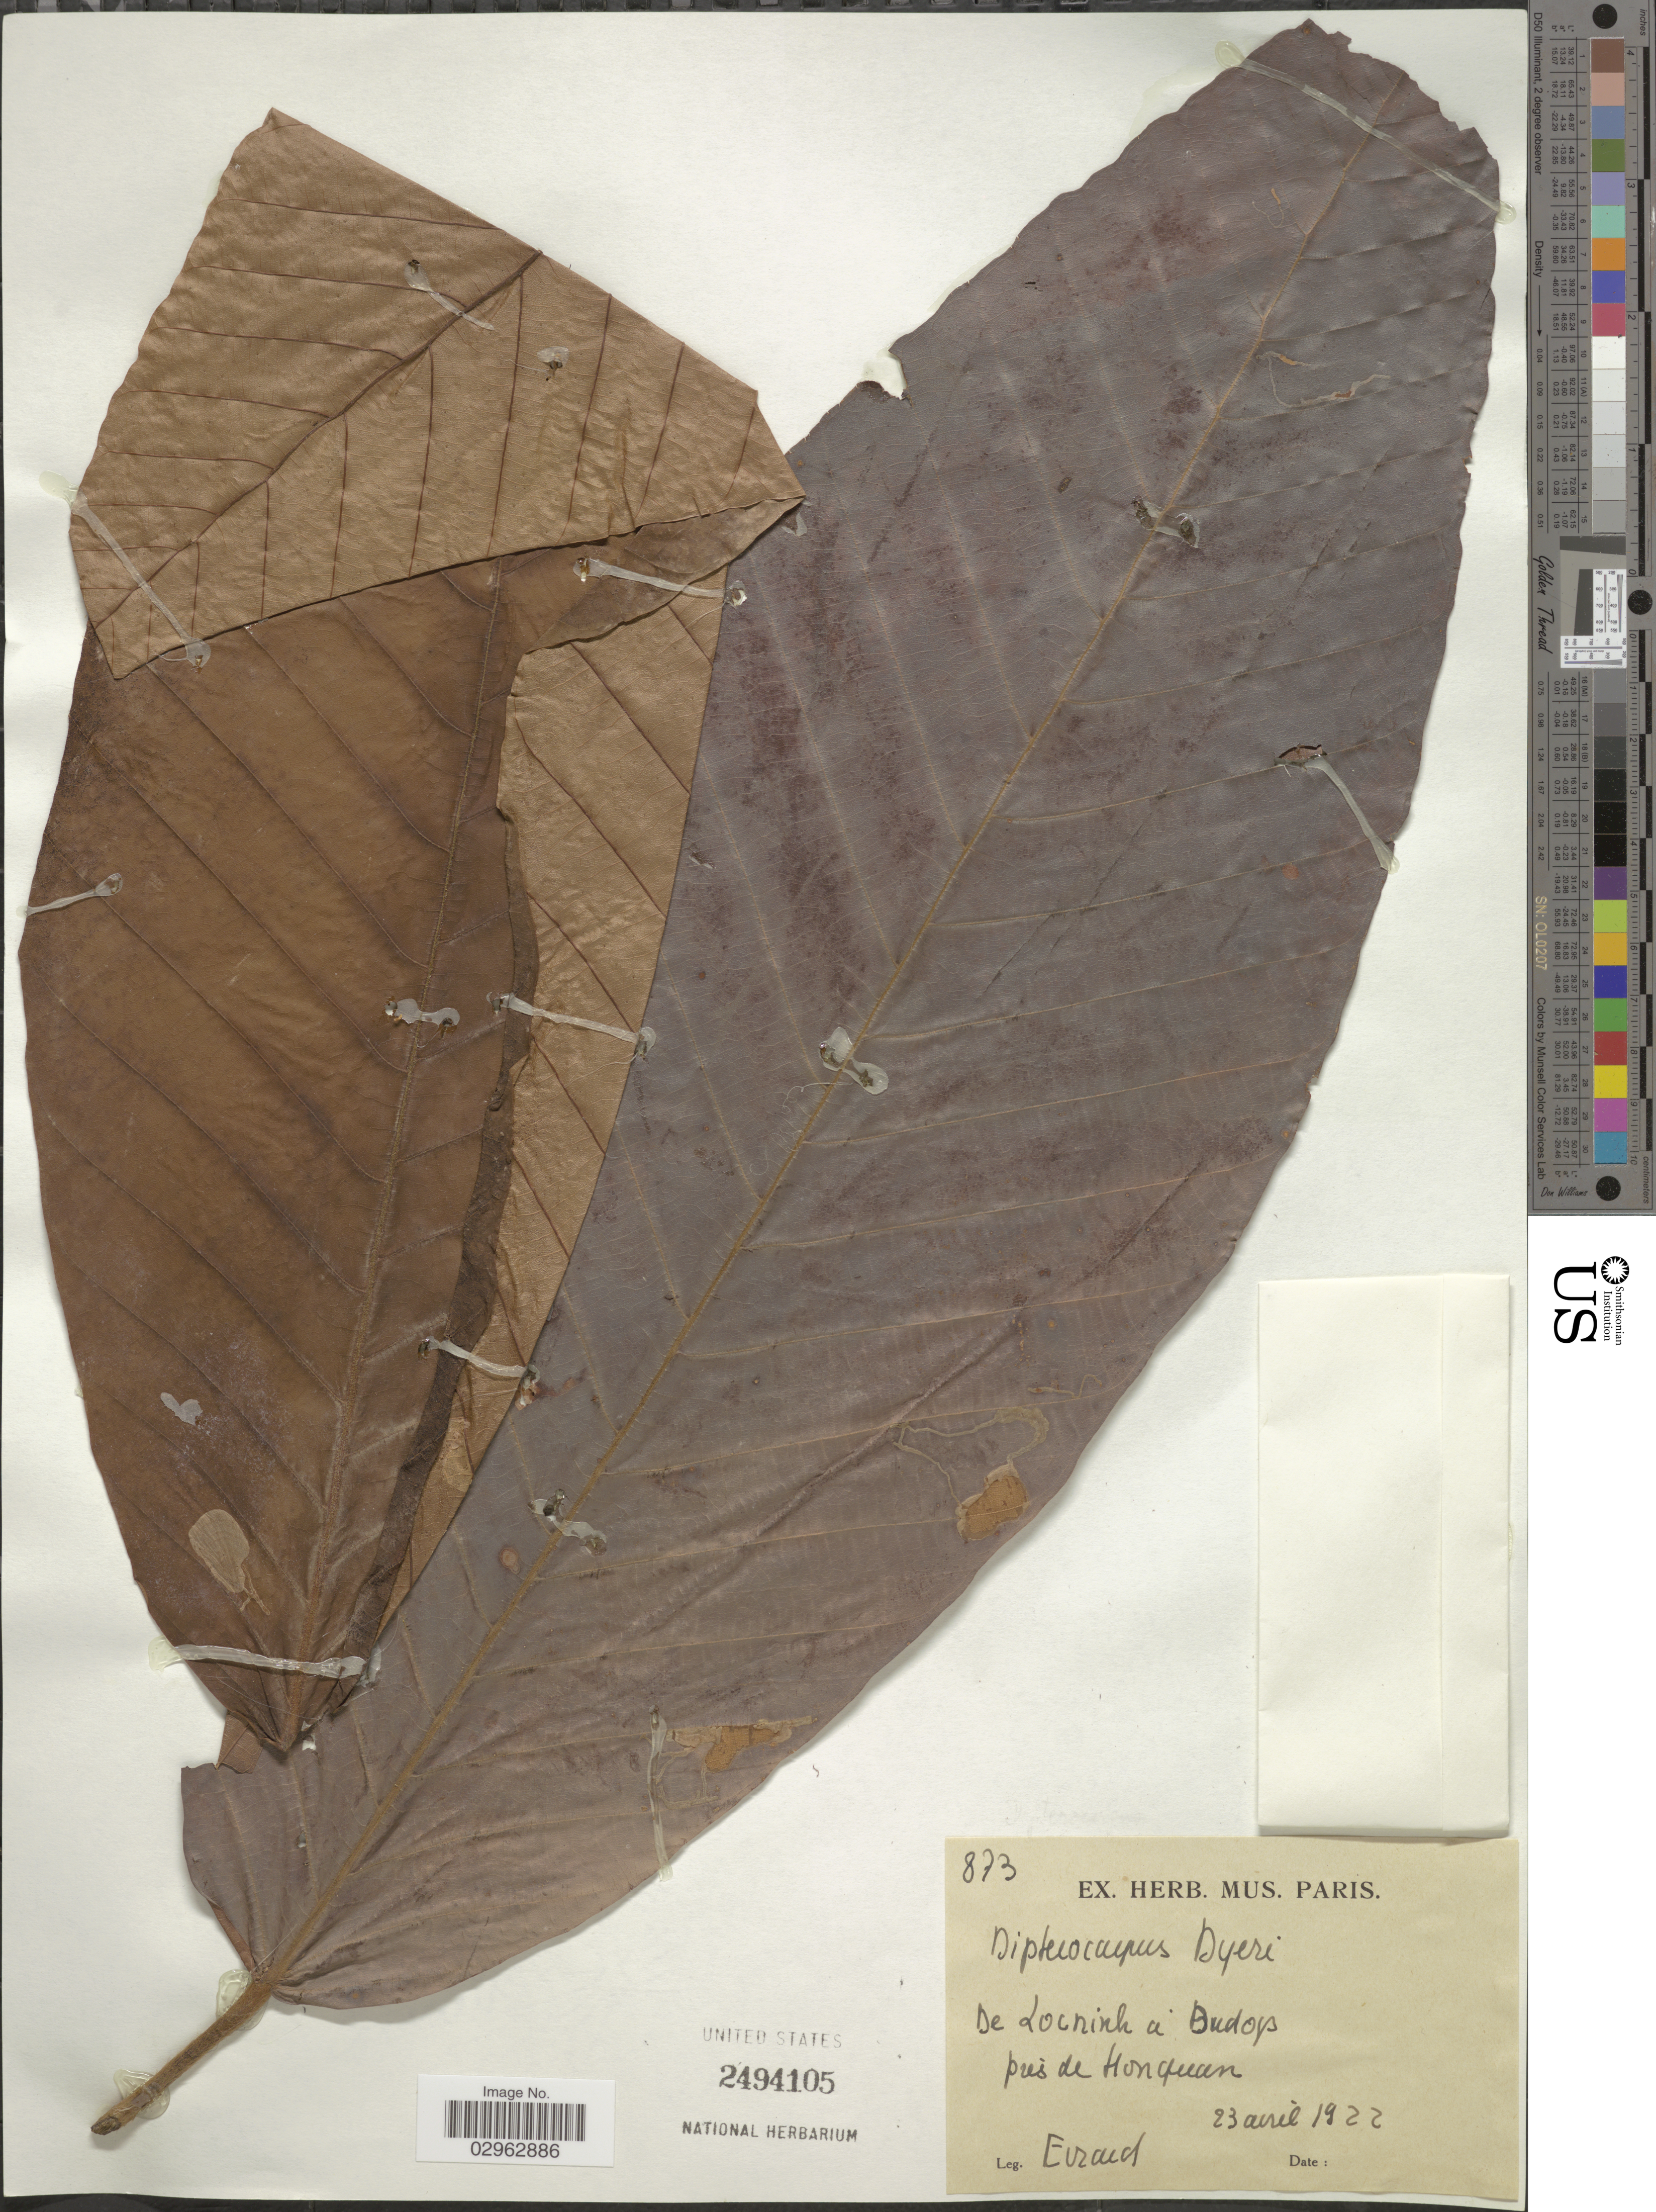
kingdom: Plantae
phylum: Tracheophyta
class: Magnoliopsida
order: Malvales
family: Dipterocarpaceae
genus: Dipterocarpus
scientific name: Dipterocarpus dyeri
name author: Pierre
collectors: Evrard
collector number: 873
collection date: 1922-04-23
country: Vietnam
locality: De Locninh à Budop près de Honquan.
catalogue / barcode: US 2494105